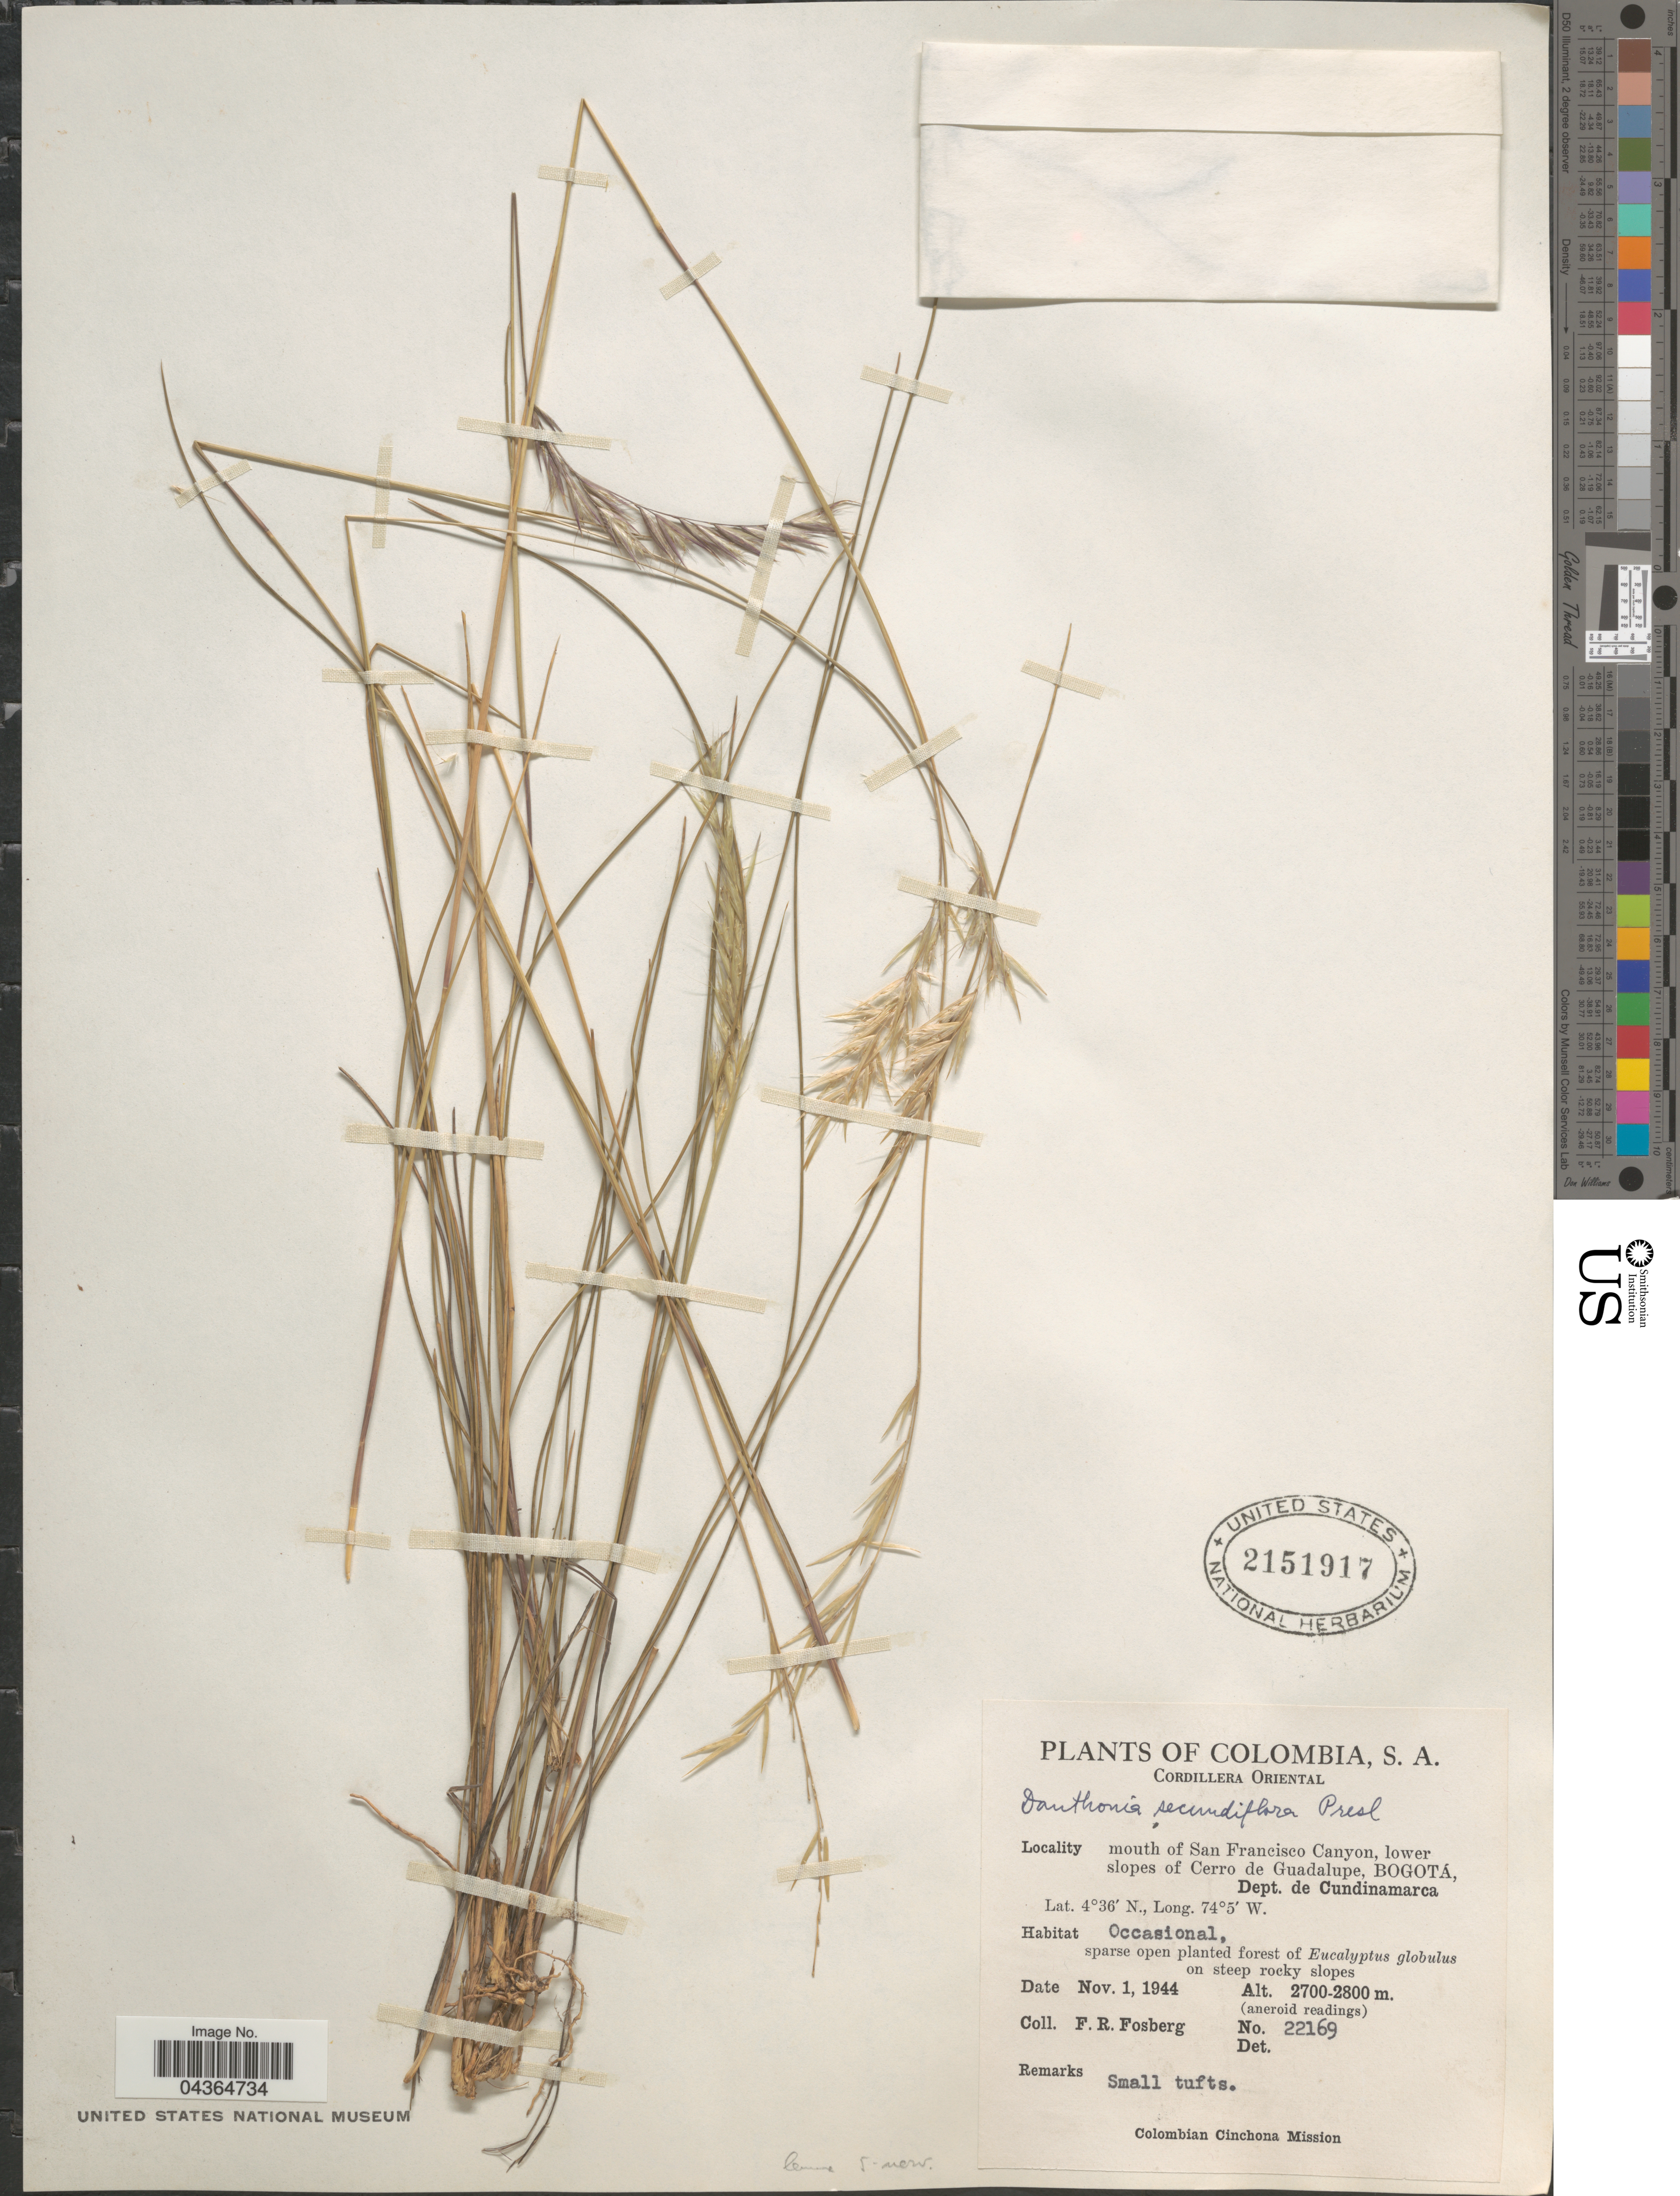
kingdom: Plantae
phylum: Tracheophyta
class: Liliopsida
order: Poales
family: Poaceae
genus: Danthonia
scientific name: Danthonia secundiflora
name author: J. Presl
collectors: F. R. Fosberg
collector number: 22169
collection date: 1944-11-01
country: Colombia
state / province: Cundinamarca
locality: Cordillera Oriental. Mouth of San Francisco Canyon, lower slopes of Cerro de Guadalupe, Bogotá. Dept. de Cundinamarca. Colombian Cinchona Mission.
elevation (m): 2700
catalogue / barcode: US 2151917